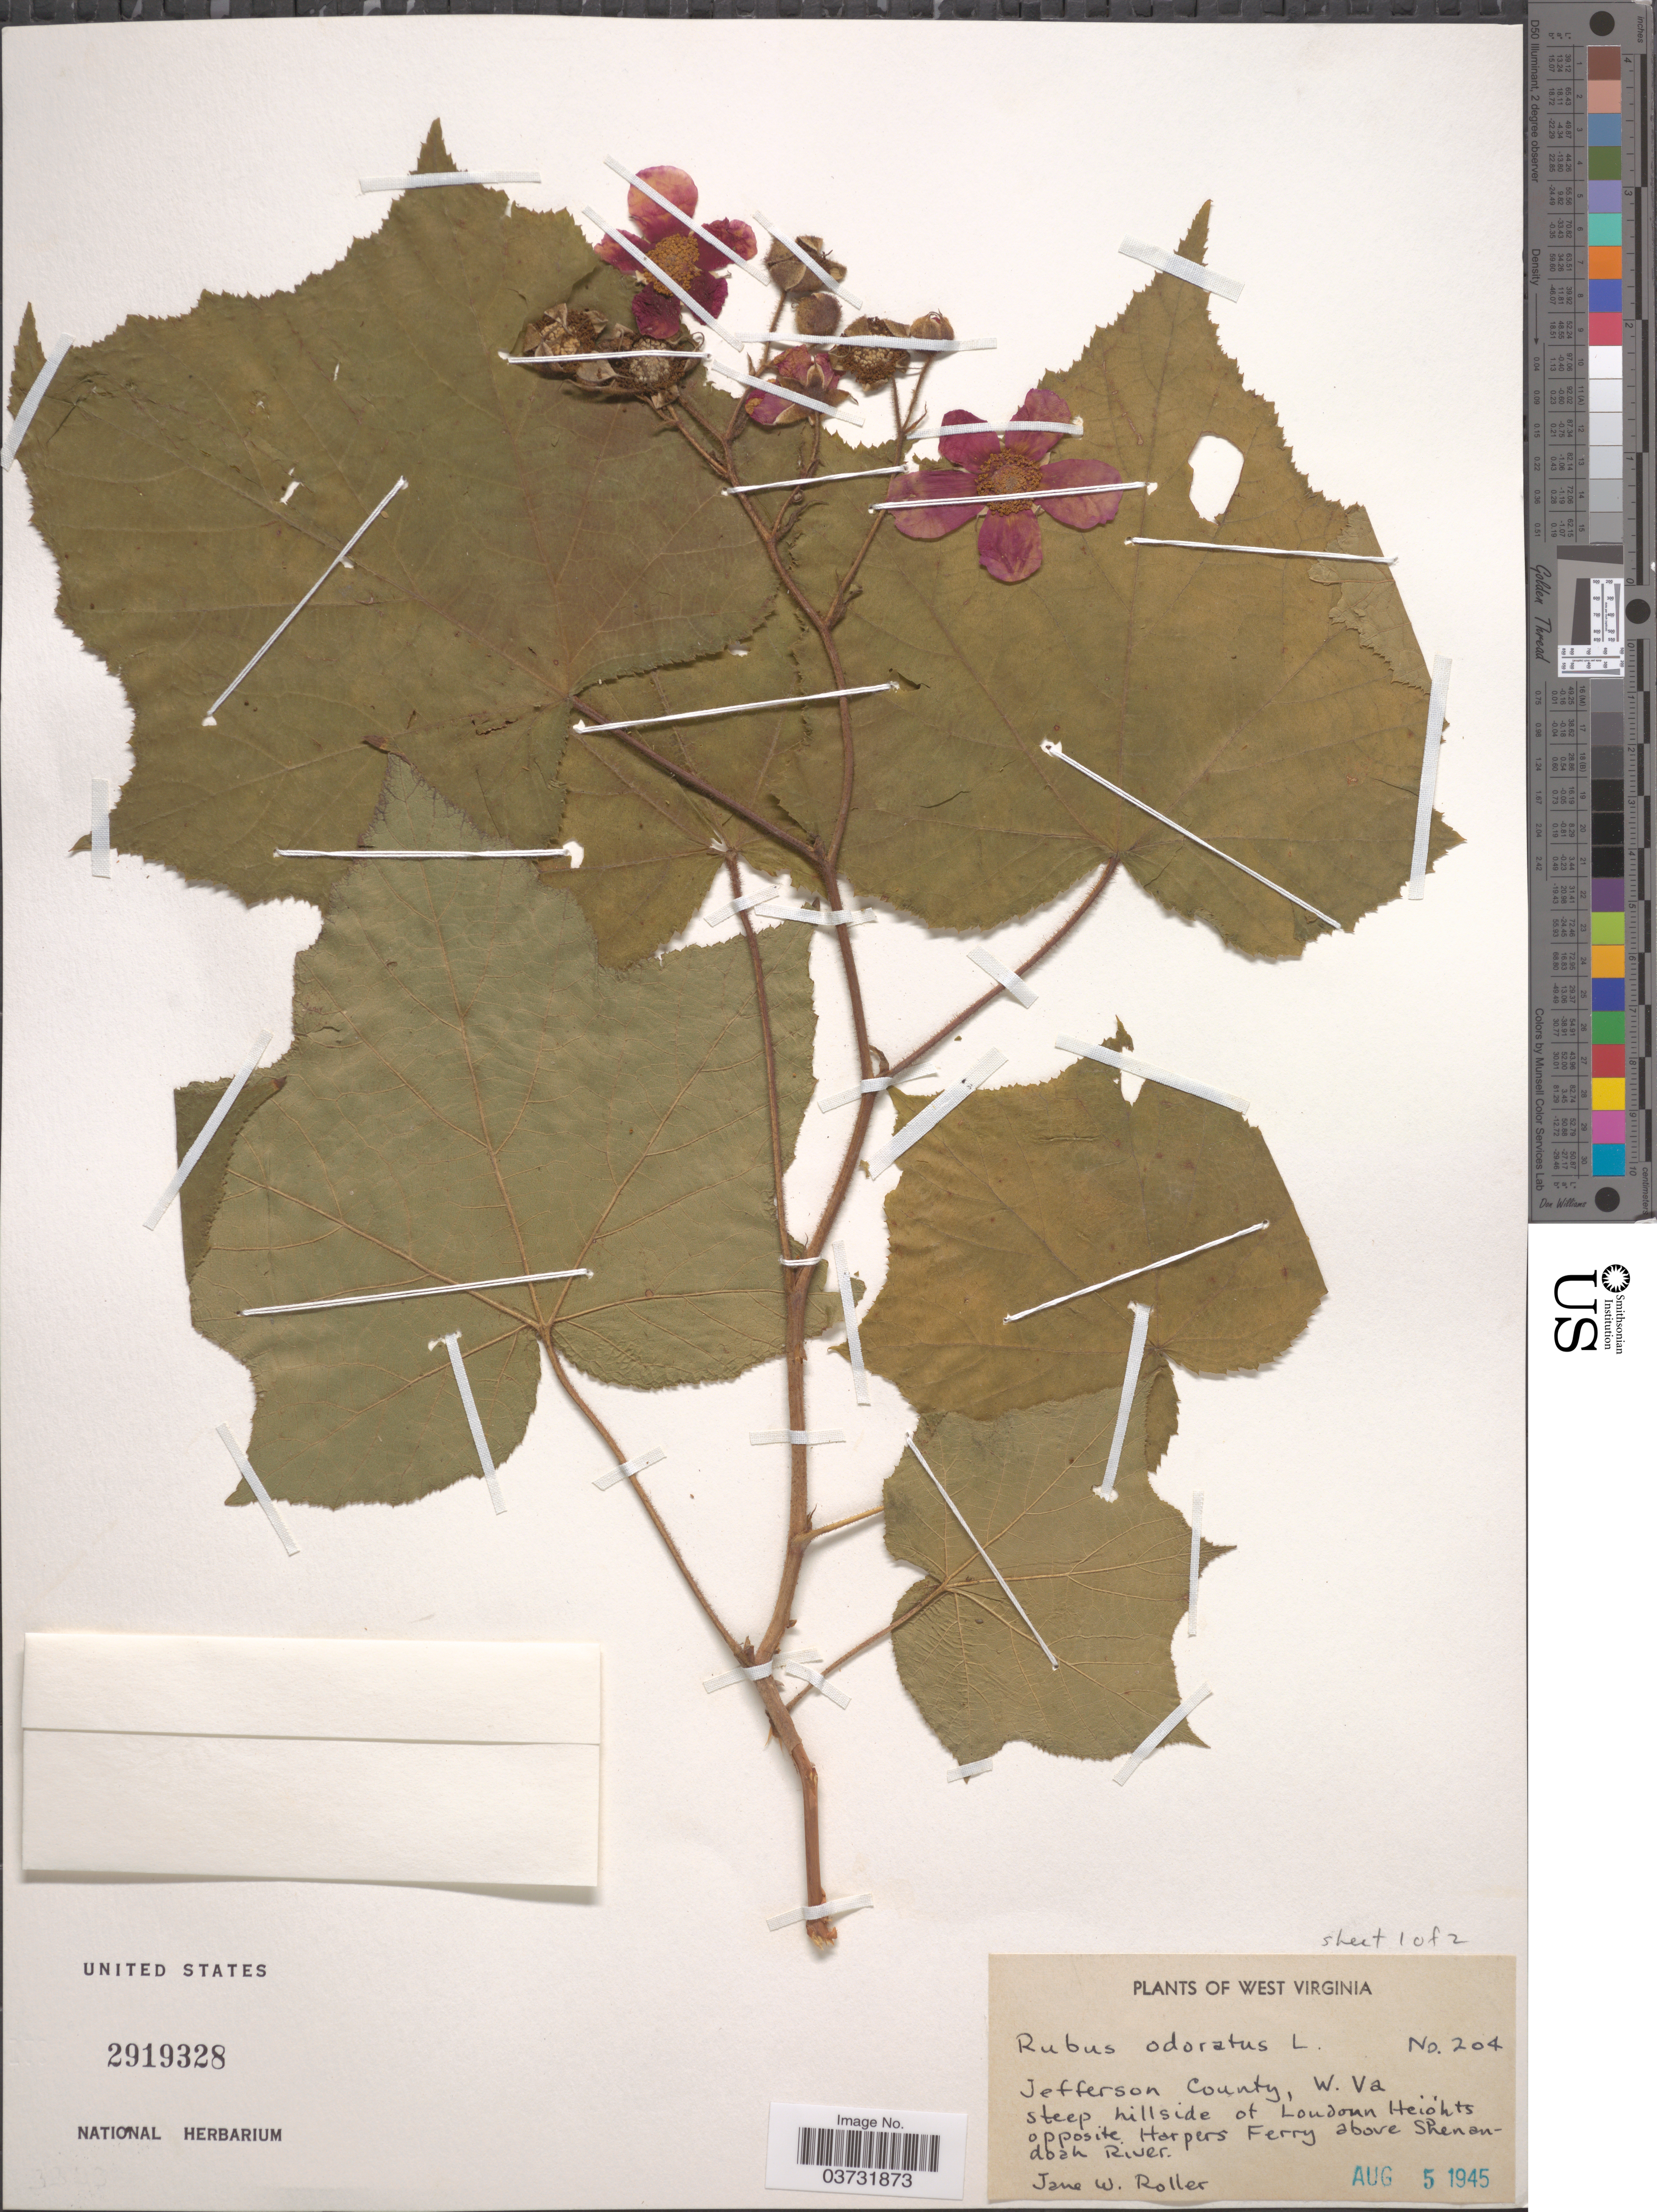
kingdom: Plantae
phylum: Tracheophyta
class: Magnoliopsida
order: Rosales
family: Rosaceae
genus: Rubus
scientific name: Rubus odoratus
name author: L.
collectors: J. W. Roller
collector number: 204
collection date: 1945-08-05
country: United States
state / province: West Virginia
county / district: Jefferson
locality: Jefferson County, Steep hillside of Loudoun Heights opposite. Harpers Ferry above Shenandoah River.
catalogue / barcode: US 2919328